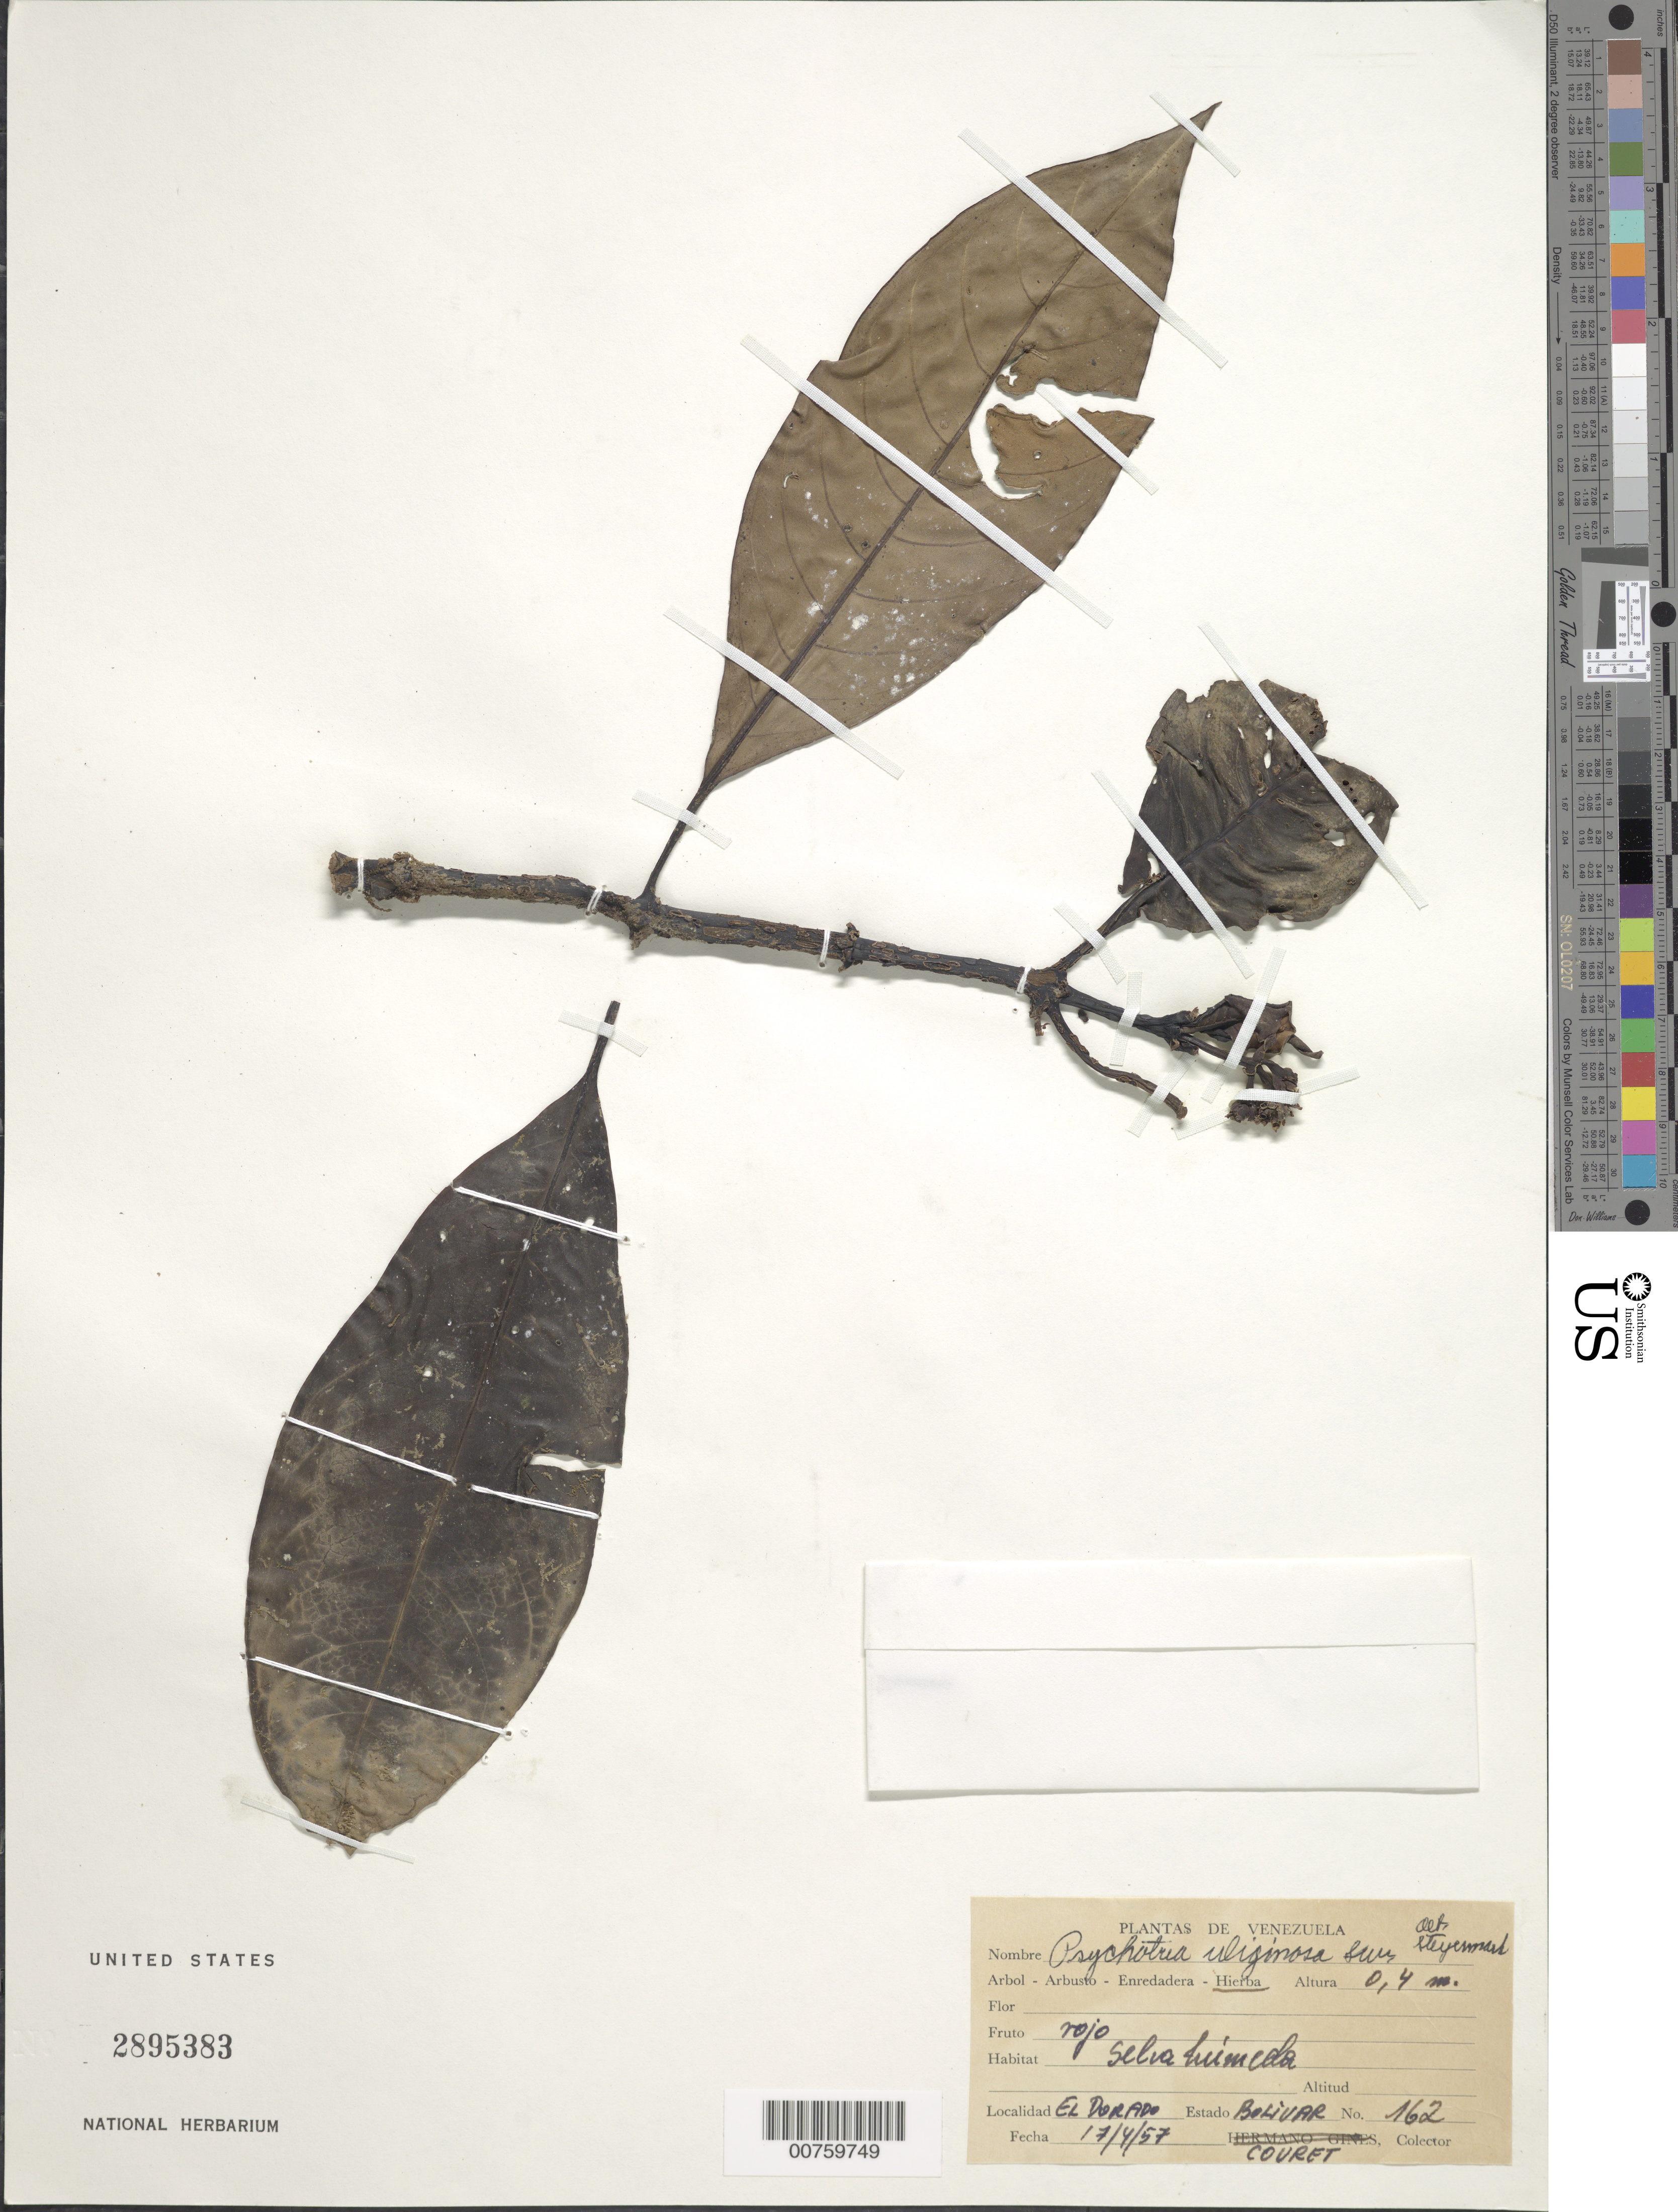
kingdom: Plantae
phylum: Tracheophyta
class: Magnoliopsida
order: Gentianales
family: Rubiaceae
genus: Psychotria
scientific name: Psychotria uliginosa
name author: Sw.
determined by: Steyermark, Julian A., (VEN)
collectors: -. Couret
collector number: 162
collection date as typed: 17-Apr-57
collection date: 1957-04-17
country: Venezuela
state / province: Bolívar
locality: El Dorado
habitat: Selva húmeda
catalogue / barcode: US 2895383